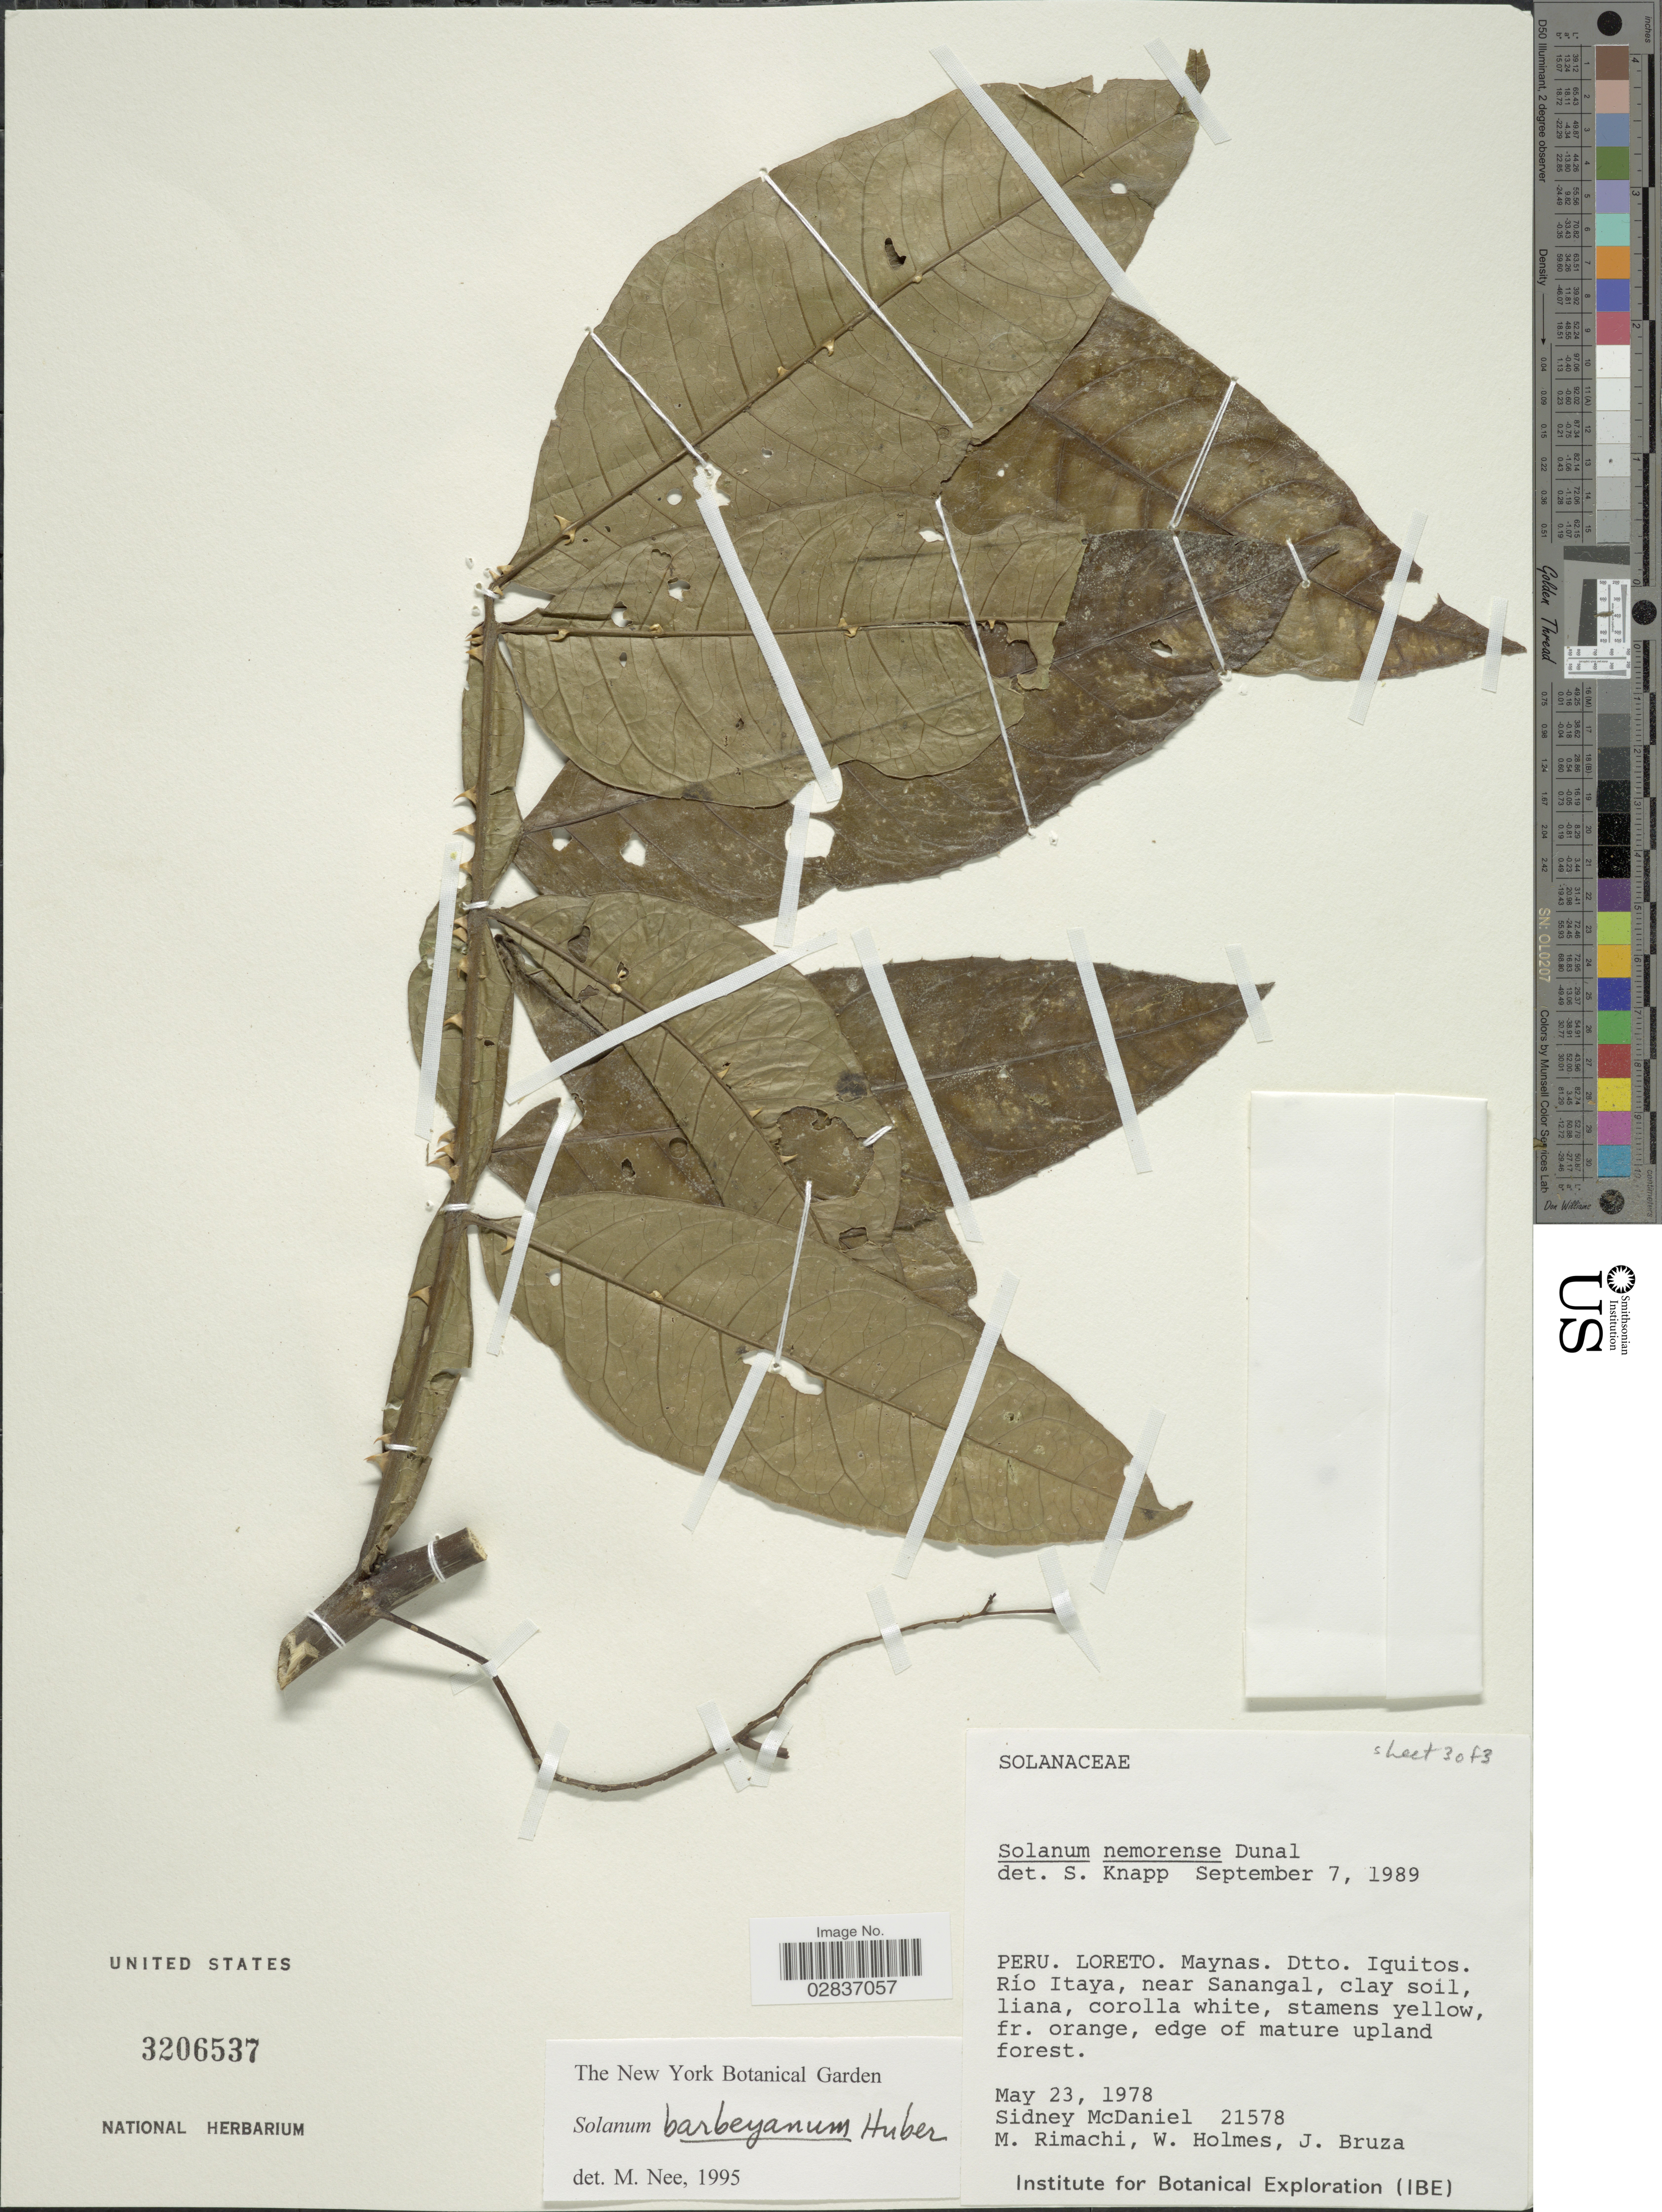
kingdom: Plantae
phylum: Tracheophyta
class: Magnoliopsida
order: Solanales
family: Solanaceae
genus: Solanum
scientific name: Solanum barbeyanum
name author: Huber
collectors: S. McDaniel, M. Rimachi Y., W. Holmes & J. Bruza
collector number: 21578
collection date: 1978-05-23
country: Peru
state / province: Loreto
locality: Maynas. Dtto. Iquitos. Río Itaya, near Sanagal.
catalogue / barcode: US 3206537